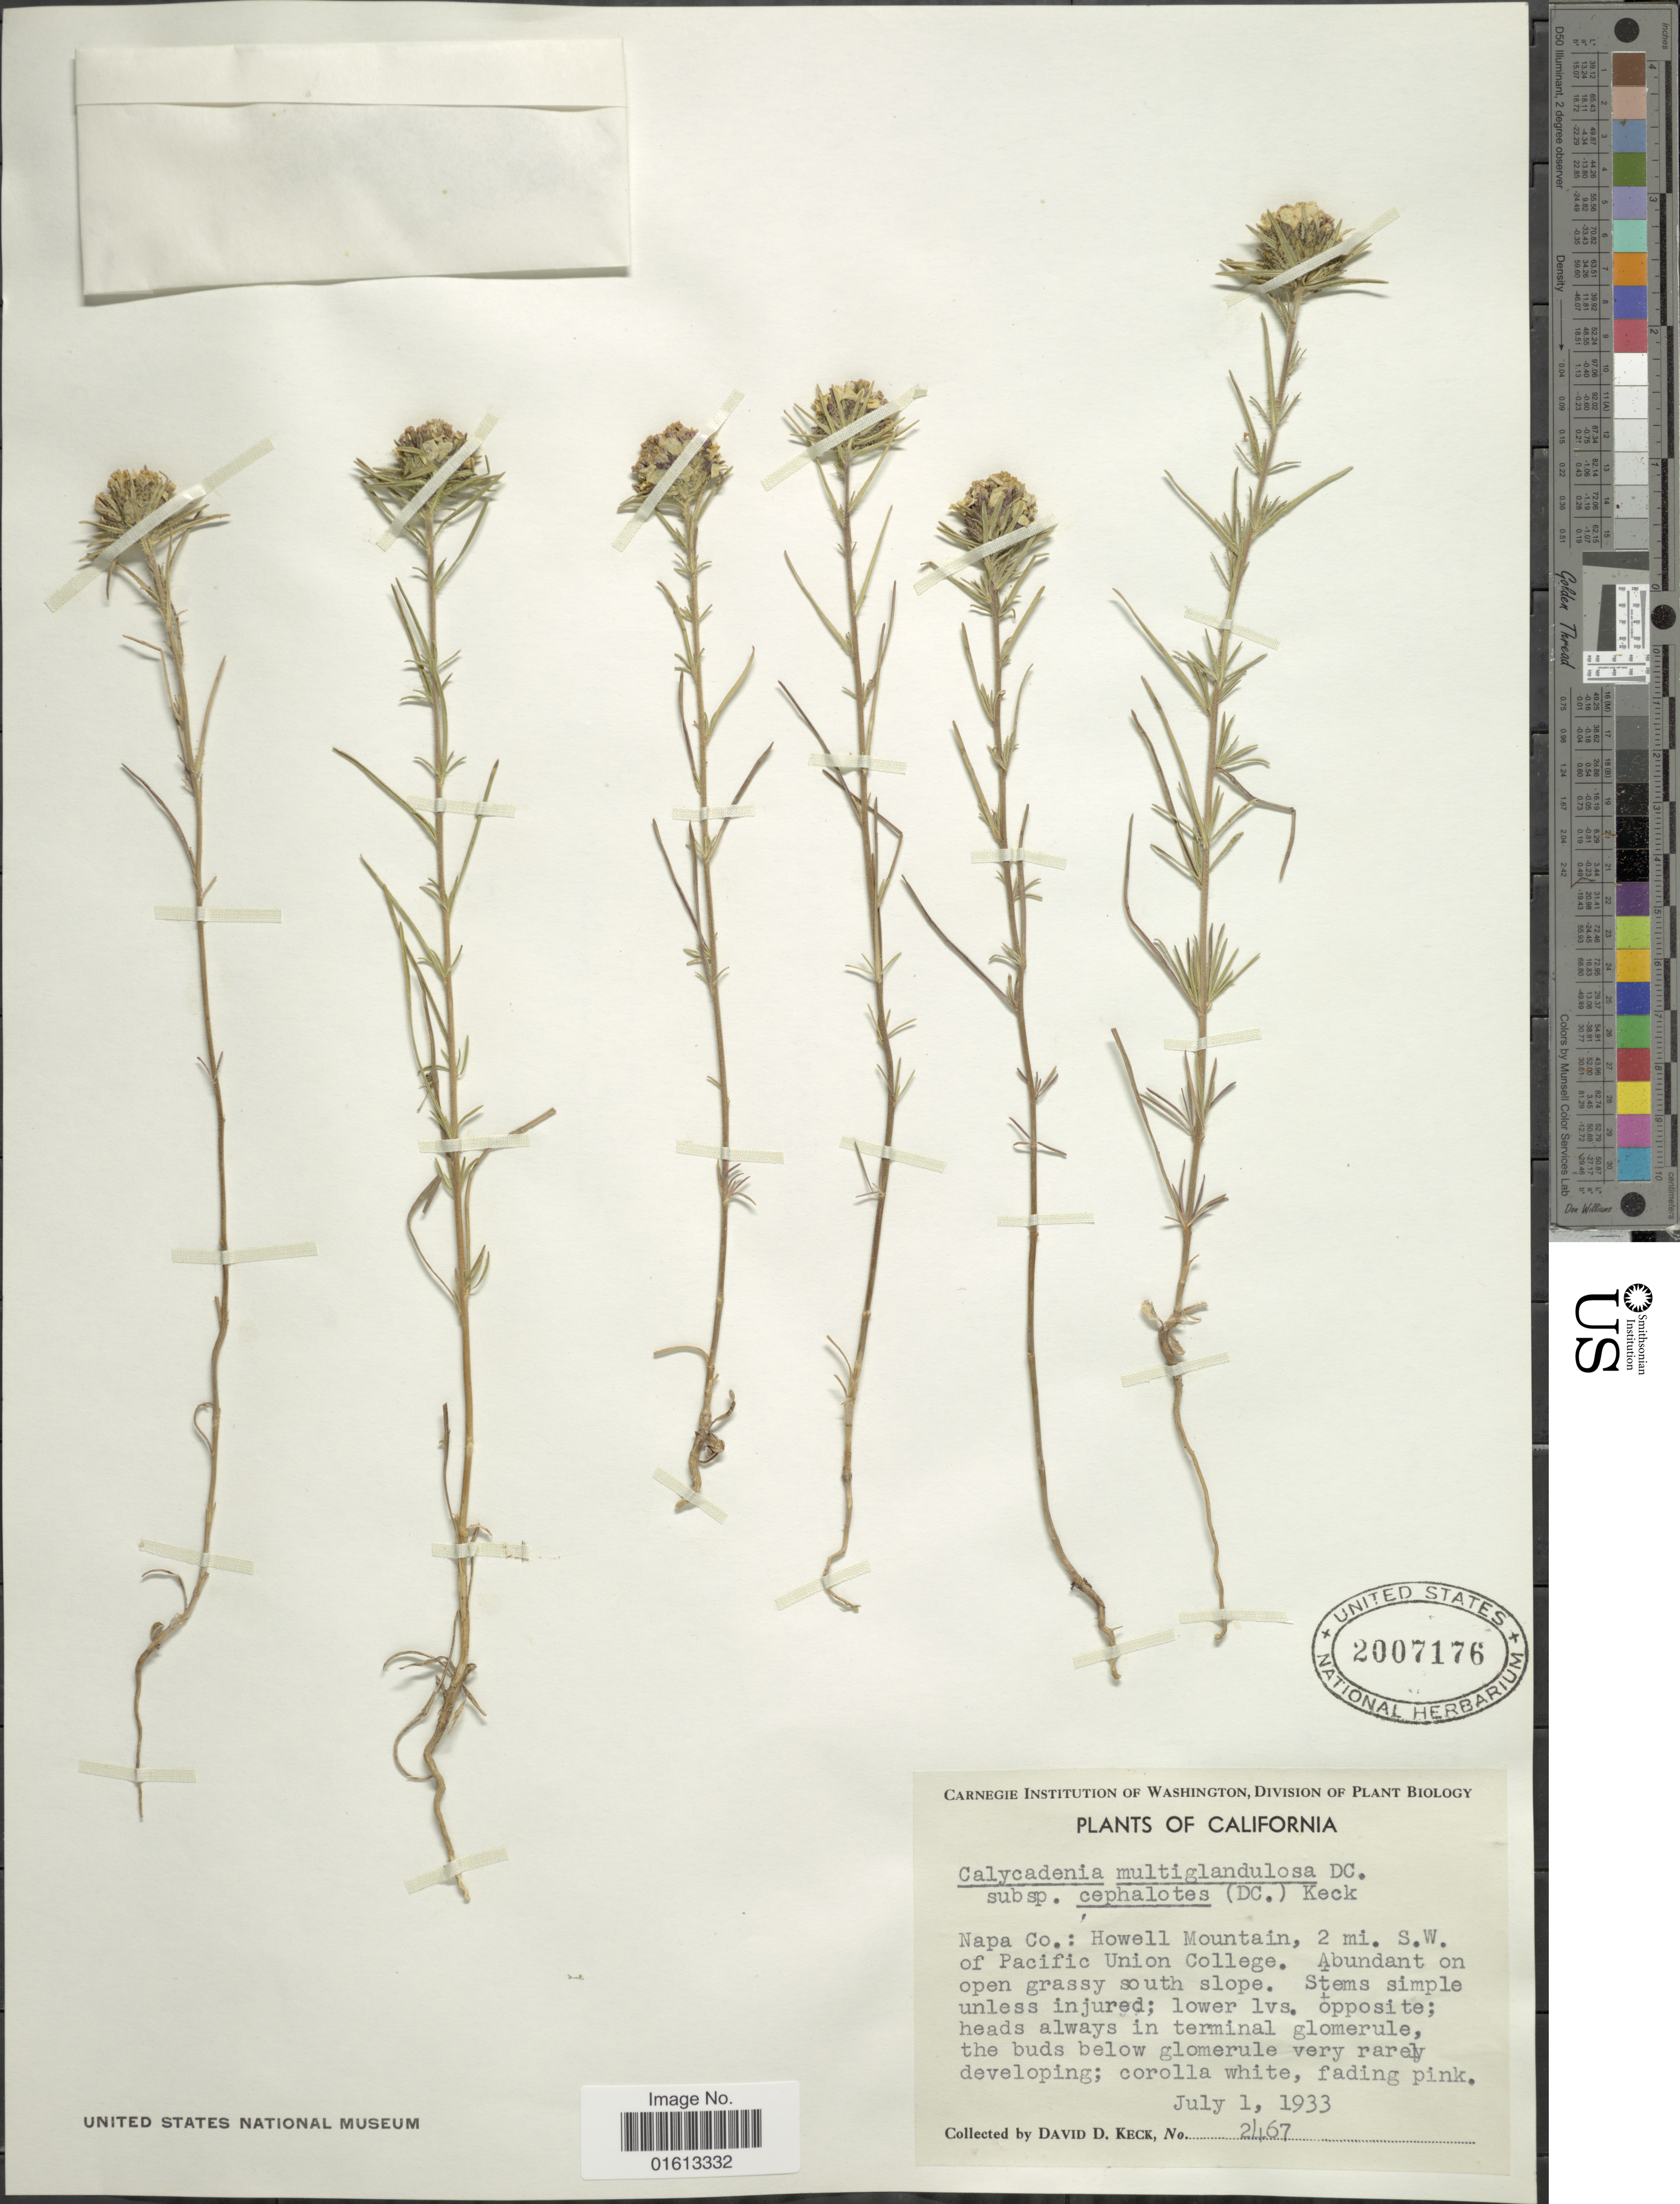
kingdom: Plantae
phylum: Tracheophyta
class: Magnoliopsida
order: Asterales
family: Asteraceae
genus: Calycadenia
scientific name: Calycadenia multiglandulosa subsp. cephalotes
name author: (DC.) D.D. Keck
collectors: D. D. Keck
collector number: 2467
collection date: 1933-07-01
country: United States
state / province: California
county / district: Napa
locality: Napa Co.: Howell Mountain, 2 mi. S. W. of Pacific Union College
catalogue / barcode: US 2007176